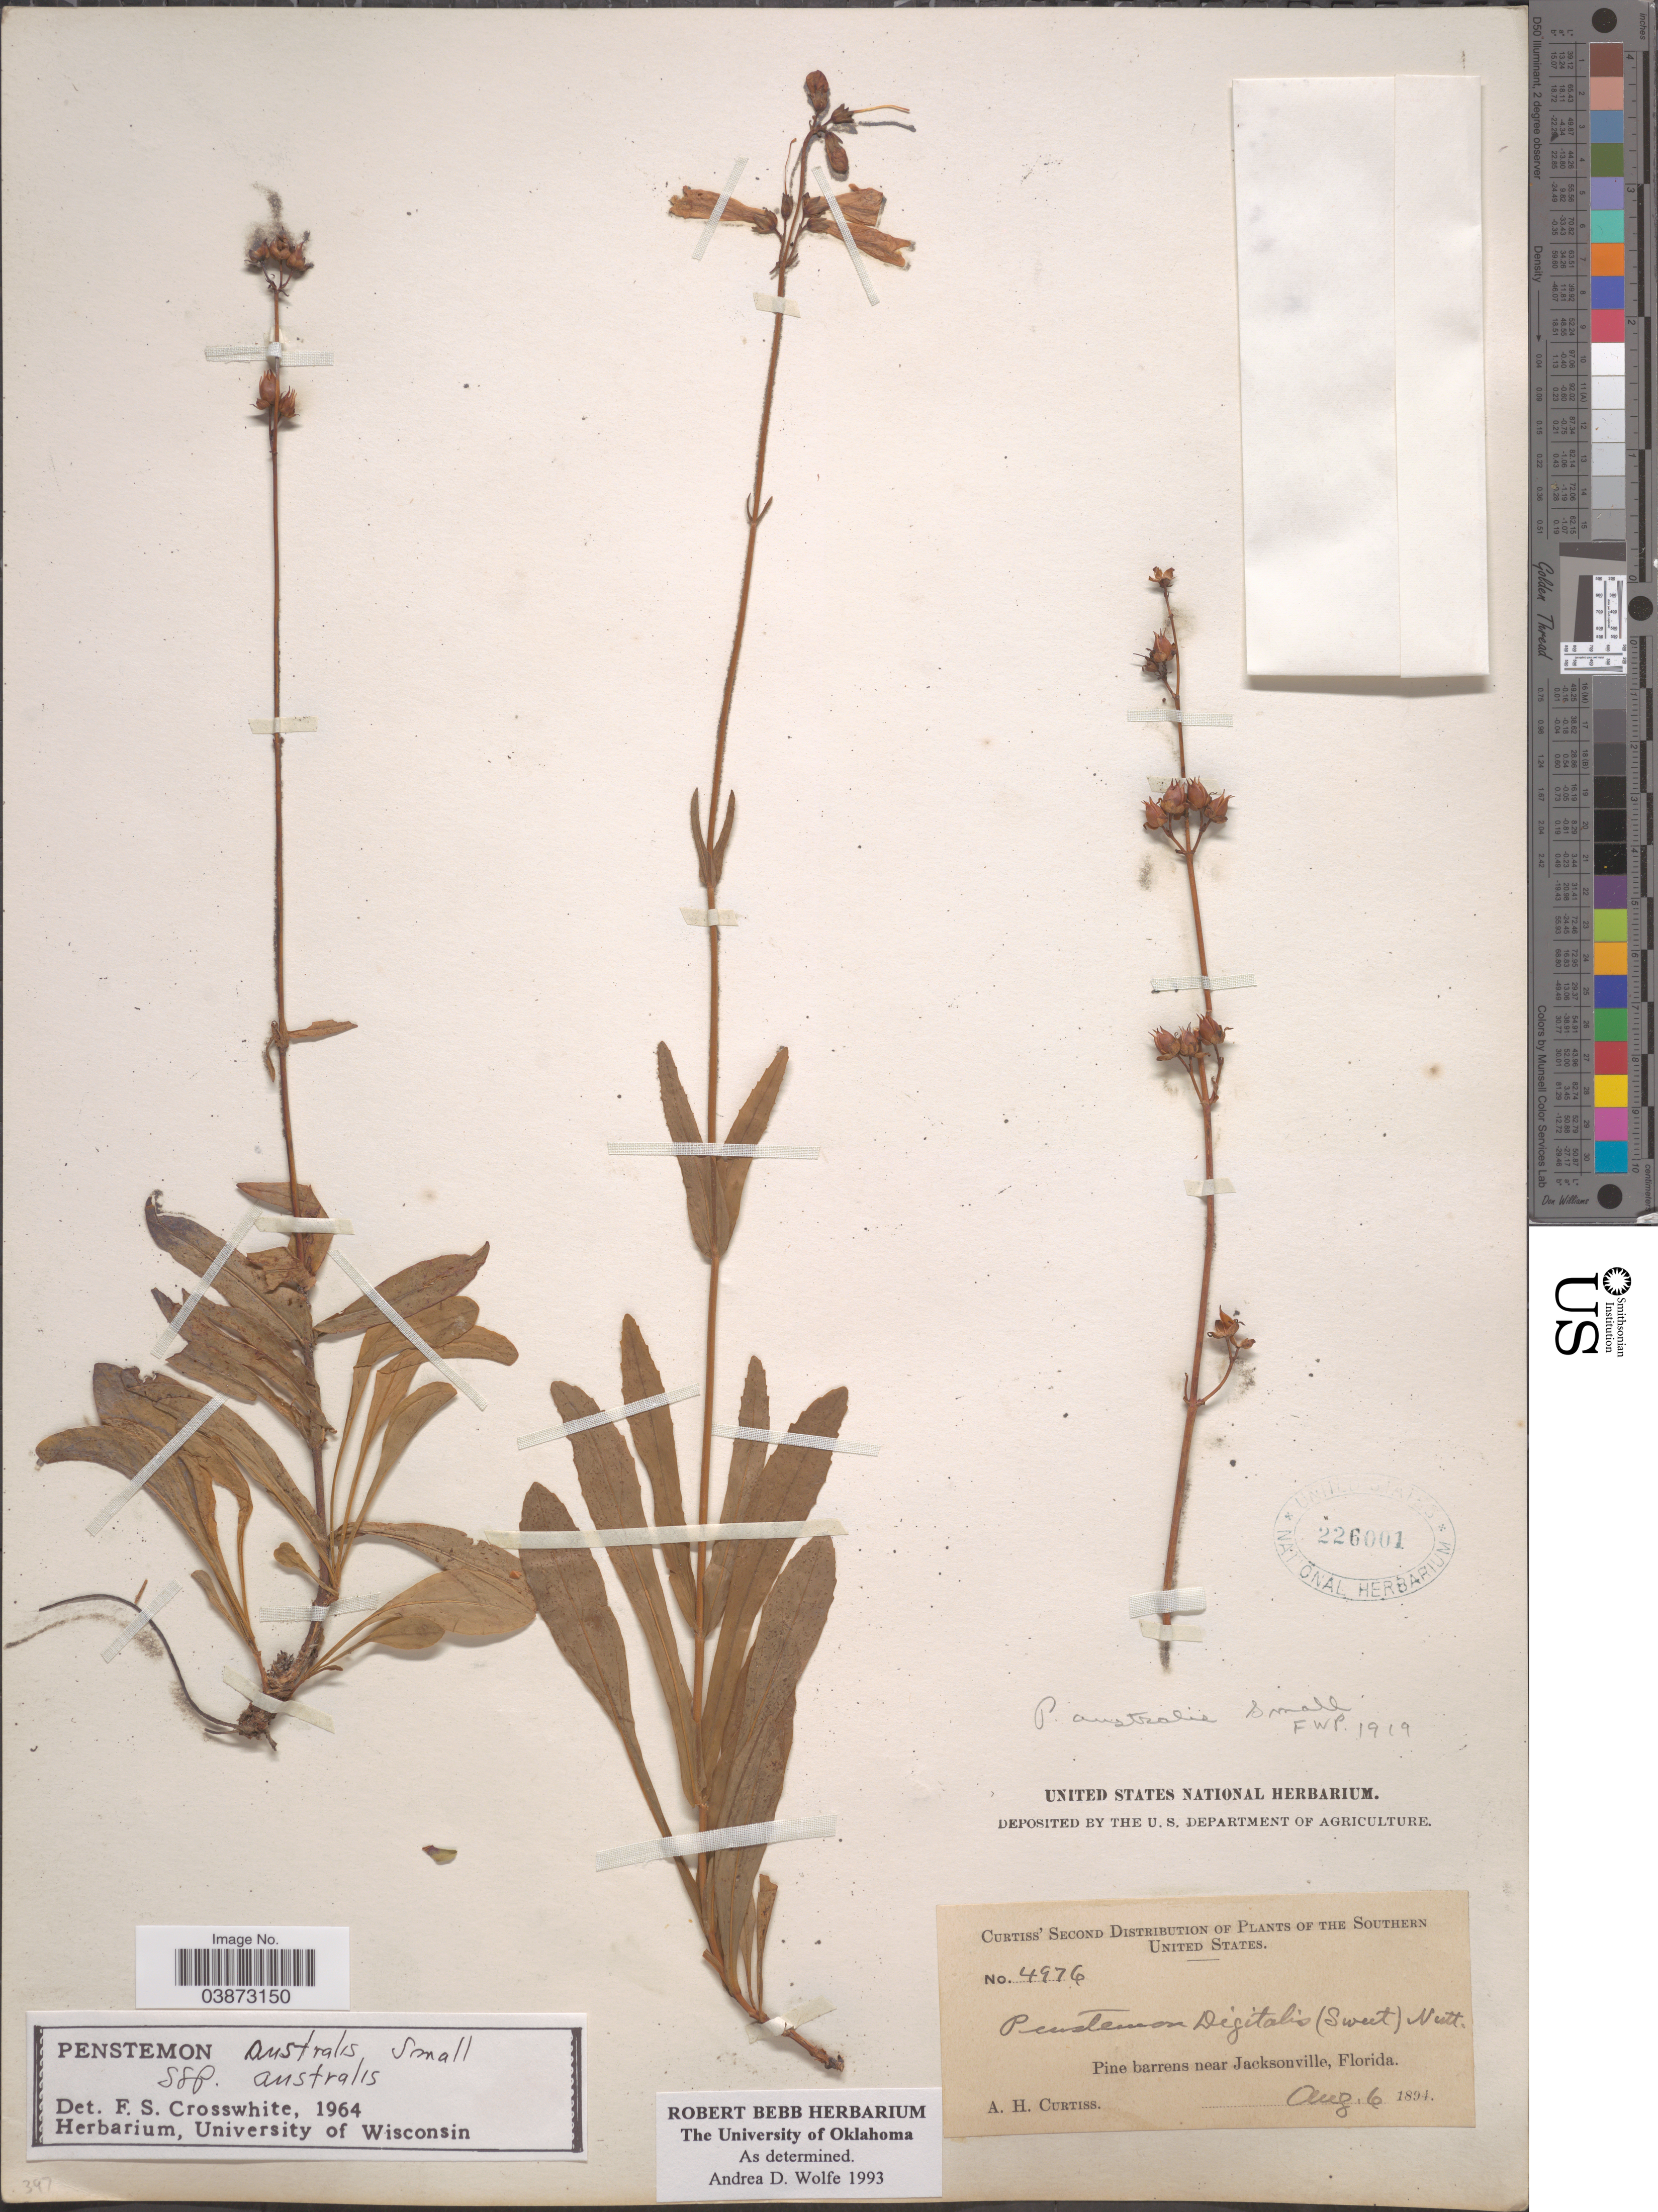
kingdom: Plantae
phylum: Tracheophyta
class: Magnoliopsida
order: Lamiales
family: Plantaginaceae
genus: Penstemon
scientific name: Penstemon australis subsp. australis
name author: Small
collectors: A. H. Curtiss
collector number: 4976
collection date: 1894-08-06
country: United States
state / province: Florida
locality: The Southern United States. Pine barrens near Jacksonville.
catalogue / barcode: US 226001